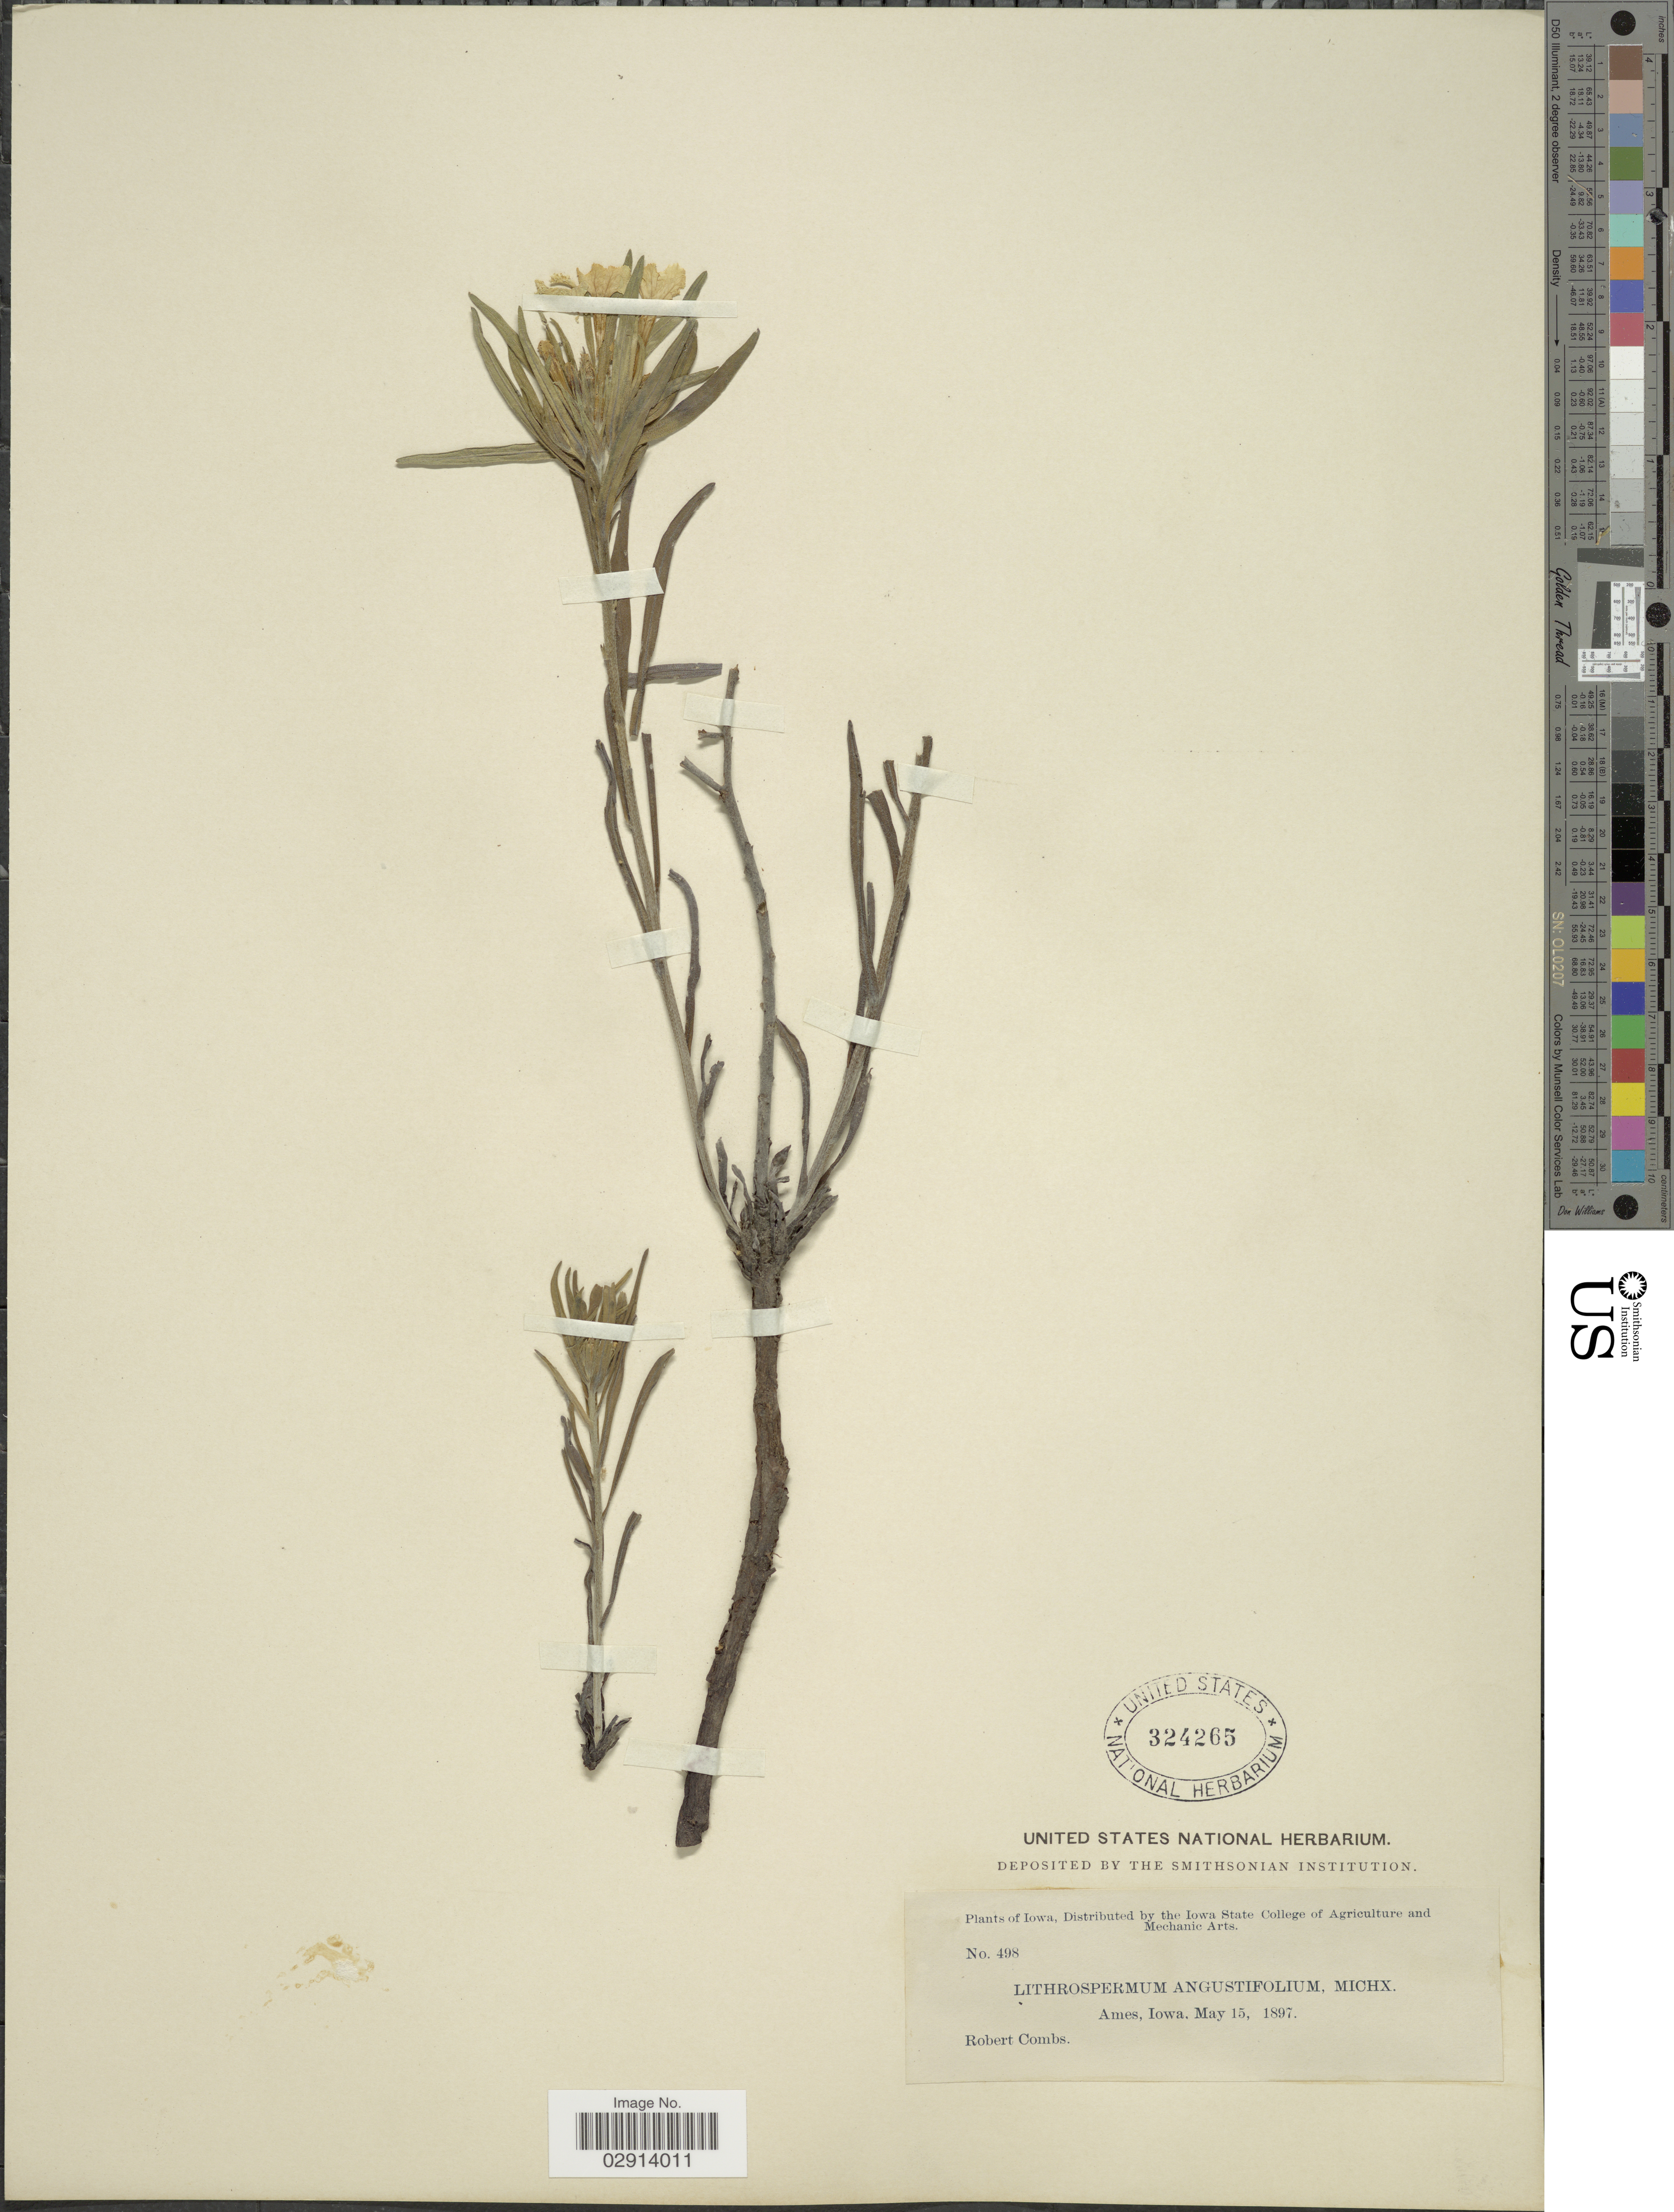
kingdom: Plantae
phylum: Tracheophyta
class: Magnoliopsida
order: Boraginales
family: Boraginaceae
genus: Lithospermum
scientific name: Lithospermum incisum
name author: Lehm.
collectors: R. Combs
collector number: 498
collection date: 1897-05-15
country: United States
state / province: Iowa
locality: Ames.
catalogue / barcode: US 324265